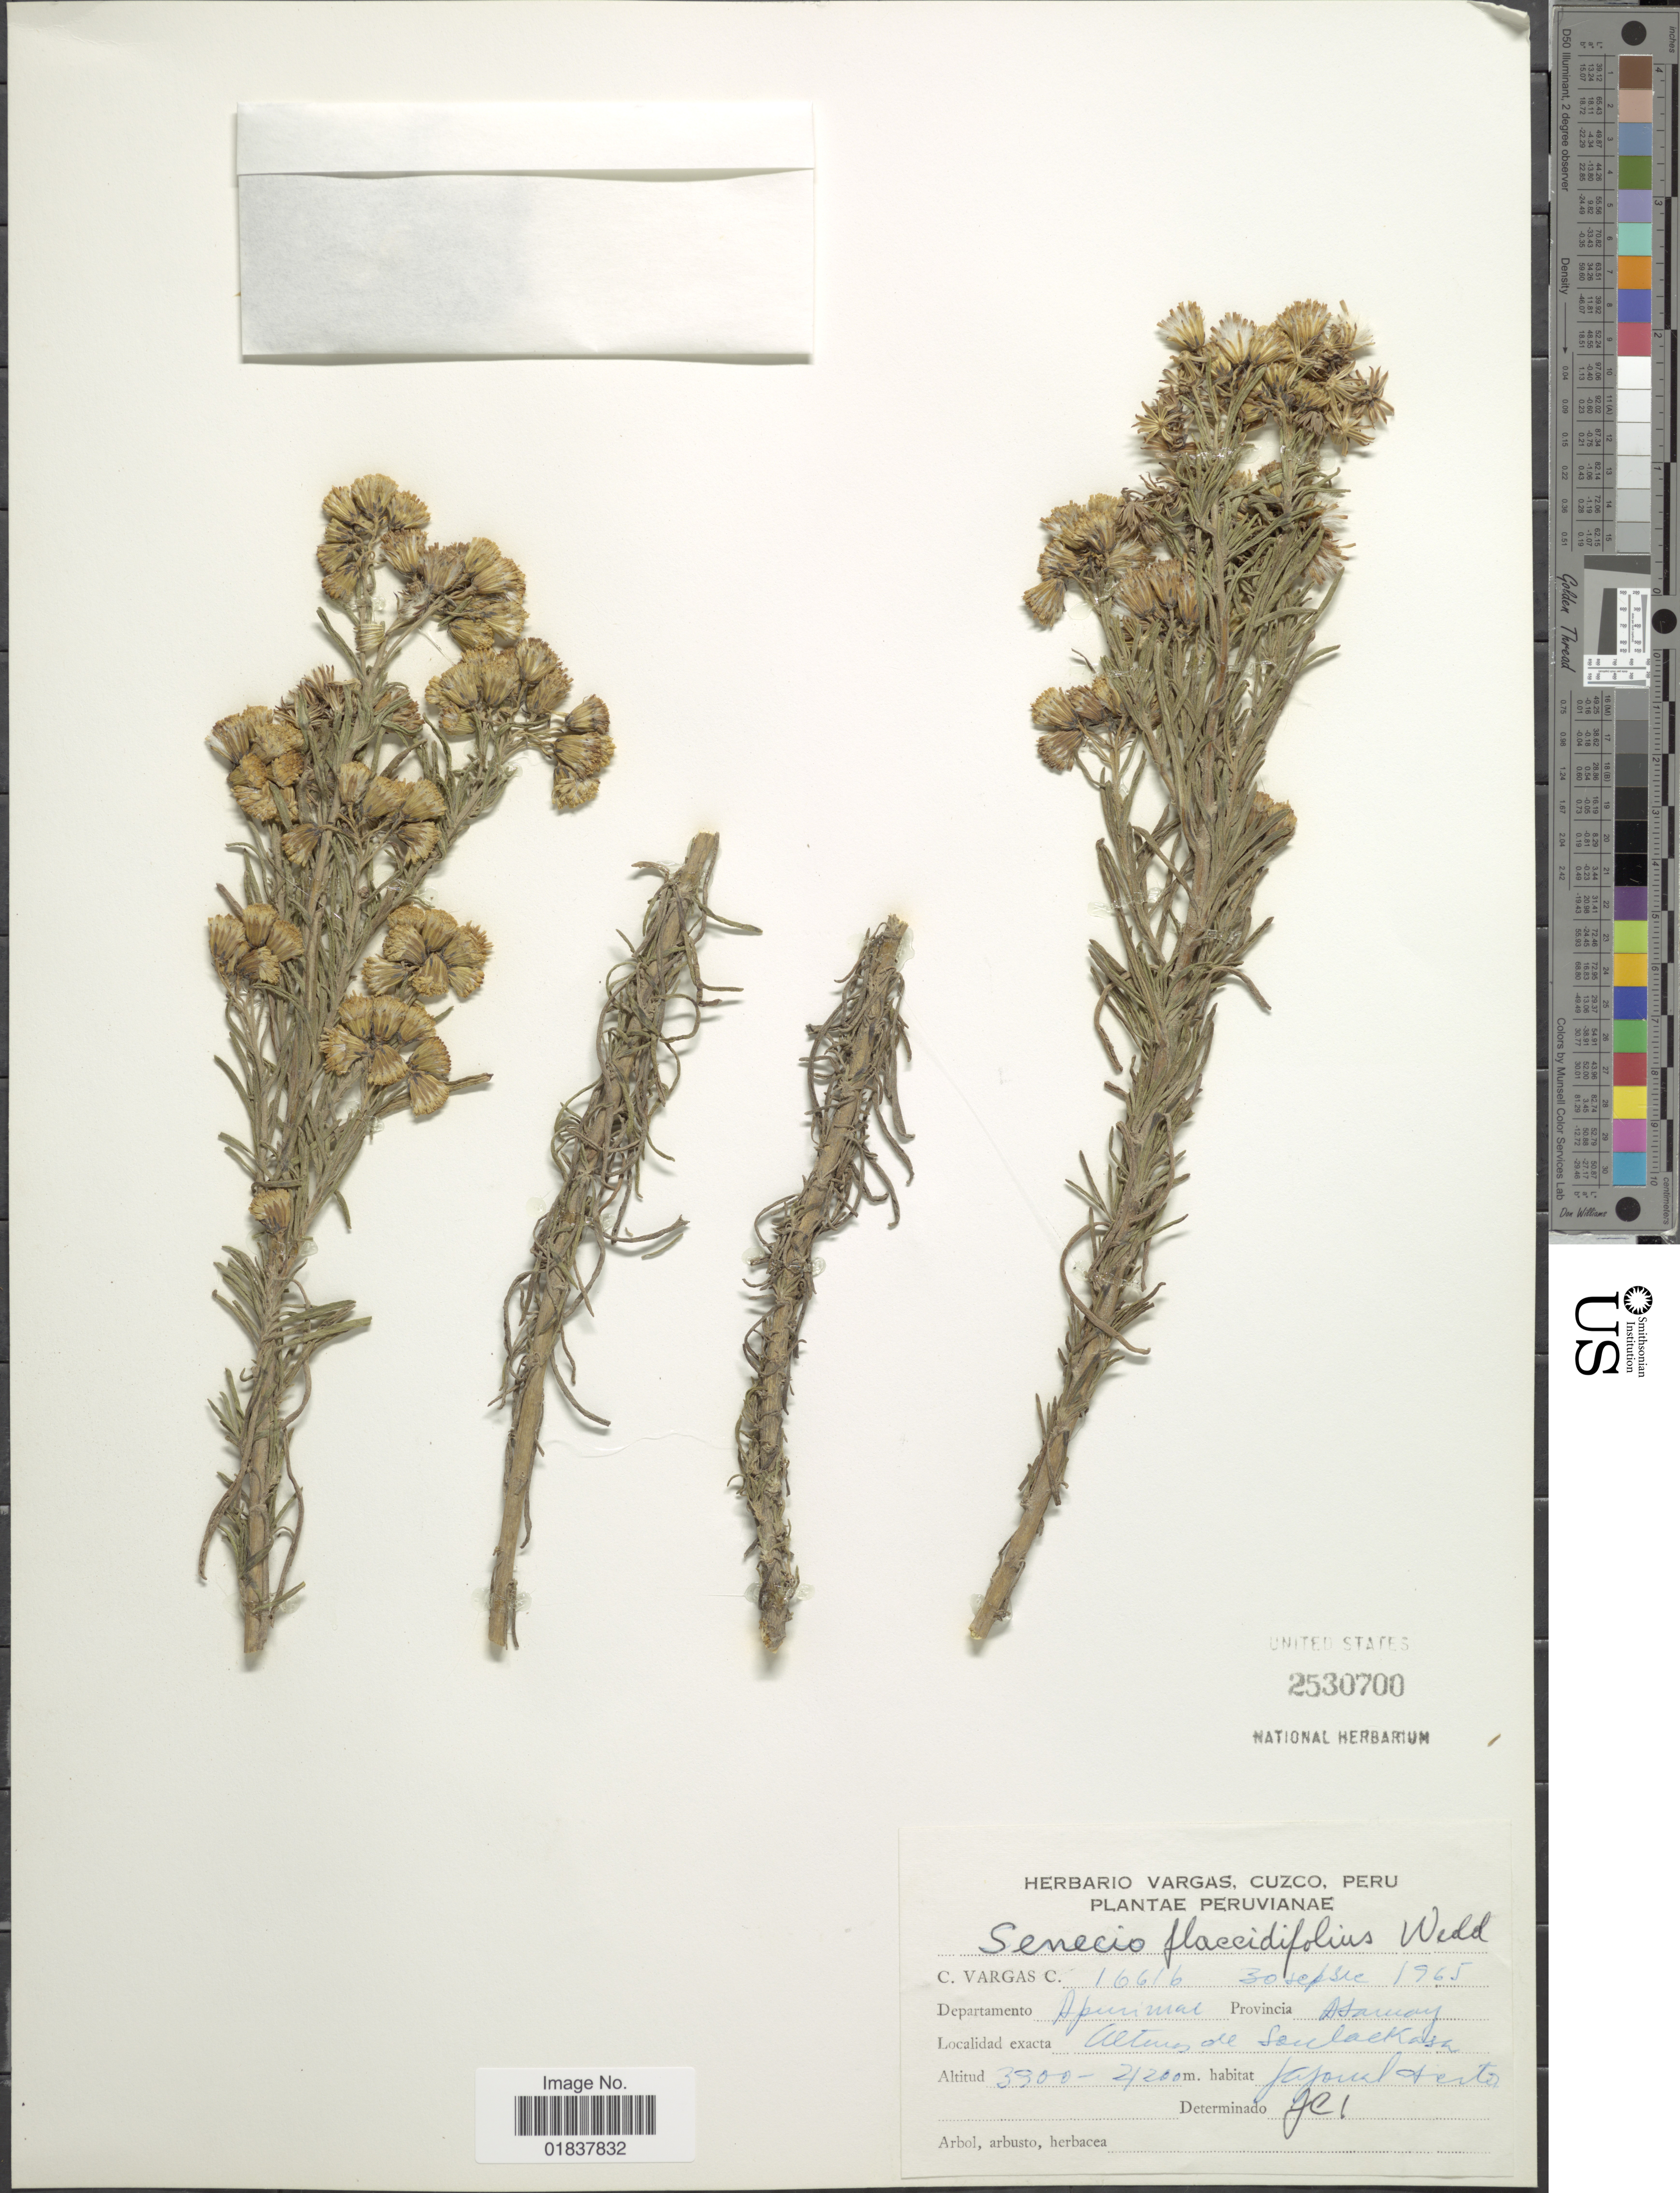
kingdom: Plantae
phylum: Tracheophyta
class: Magnoliopsida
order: Asterales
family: Asteraceae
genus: Senecio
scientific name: Senecio flaccidifolius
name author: Wedd.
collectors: C. Vargas Calderón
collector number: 16616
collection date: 1965-09-30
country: Peru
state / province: Apurímac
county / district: Abancay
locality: Alturas de Soulaekasa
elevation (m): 3900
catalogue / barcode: US 2530700